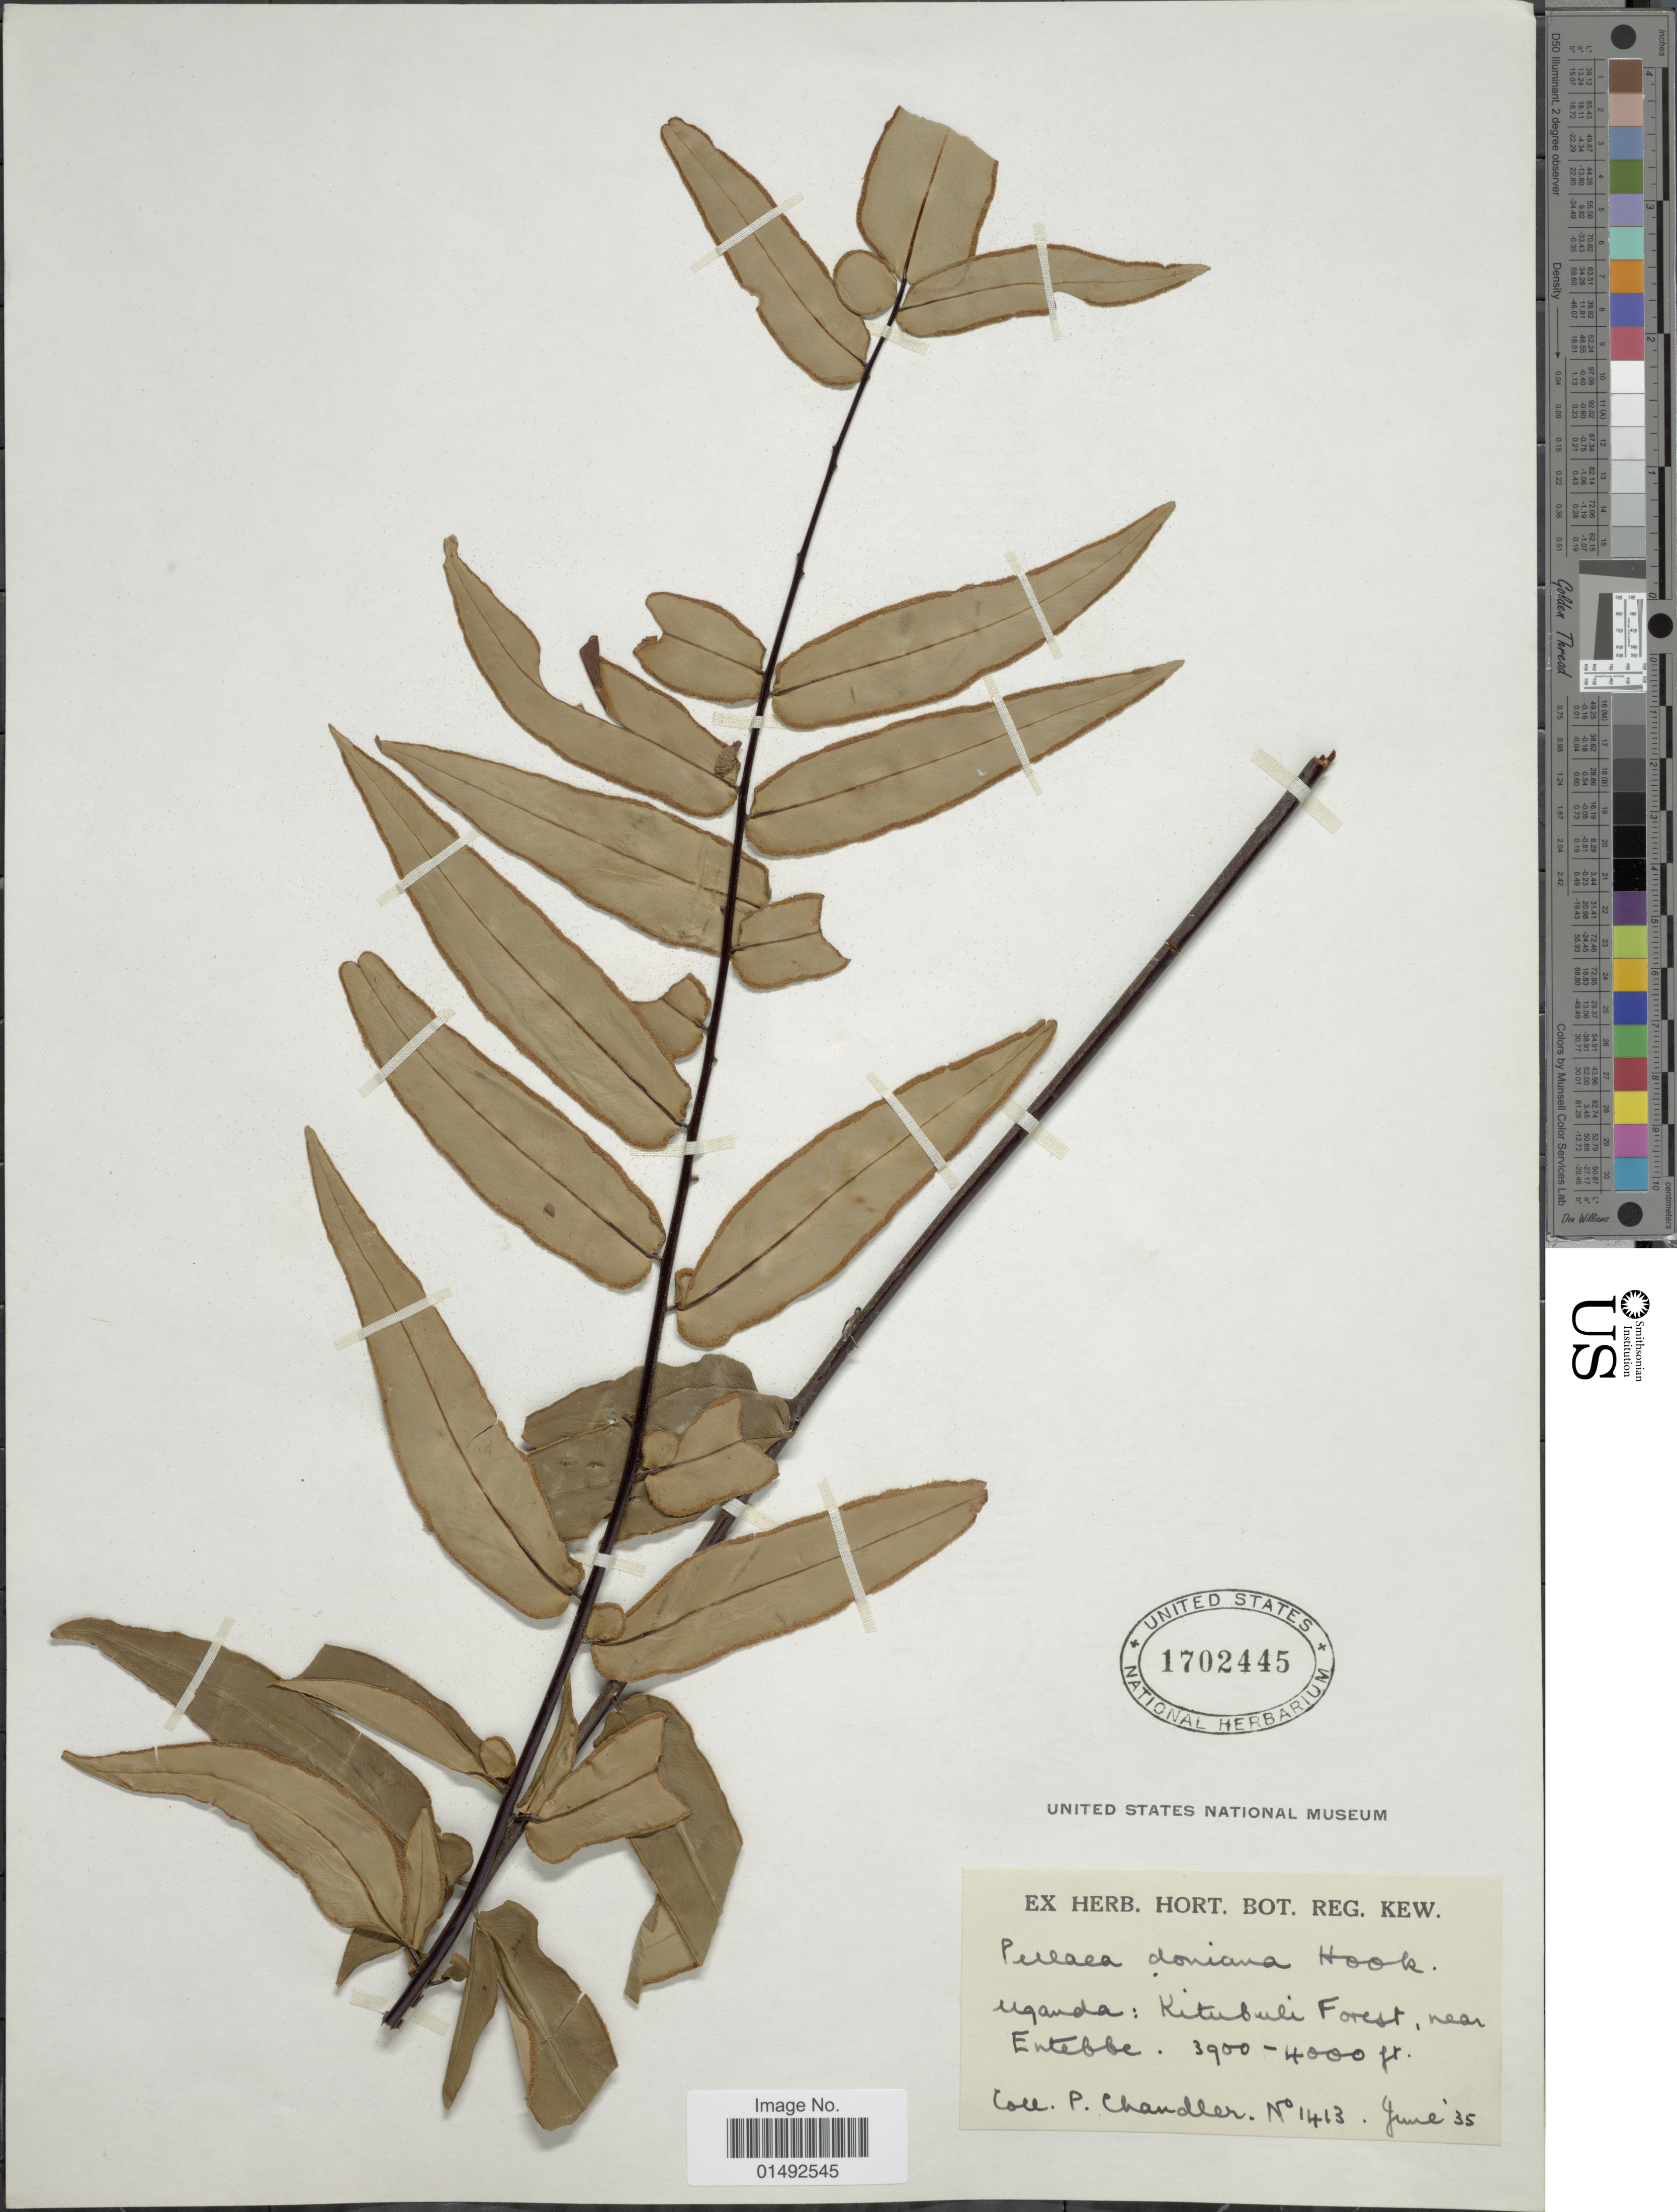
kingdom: Plantae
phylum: Tracheophyta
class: Polypodiopsida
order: Polypodiales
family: Pteridaceae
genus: Pellaea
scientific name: Pellaea doniana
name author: Hook.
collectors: P. Chandler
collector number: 1413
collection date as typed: Transcribed d/m/y: /6/35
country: Uganda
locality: Kitubuli Forest near Entebbe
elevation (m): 1189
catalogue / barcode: US 1702445